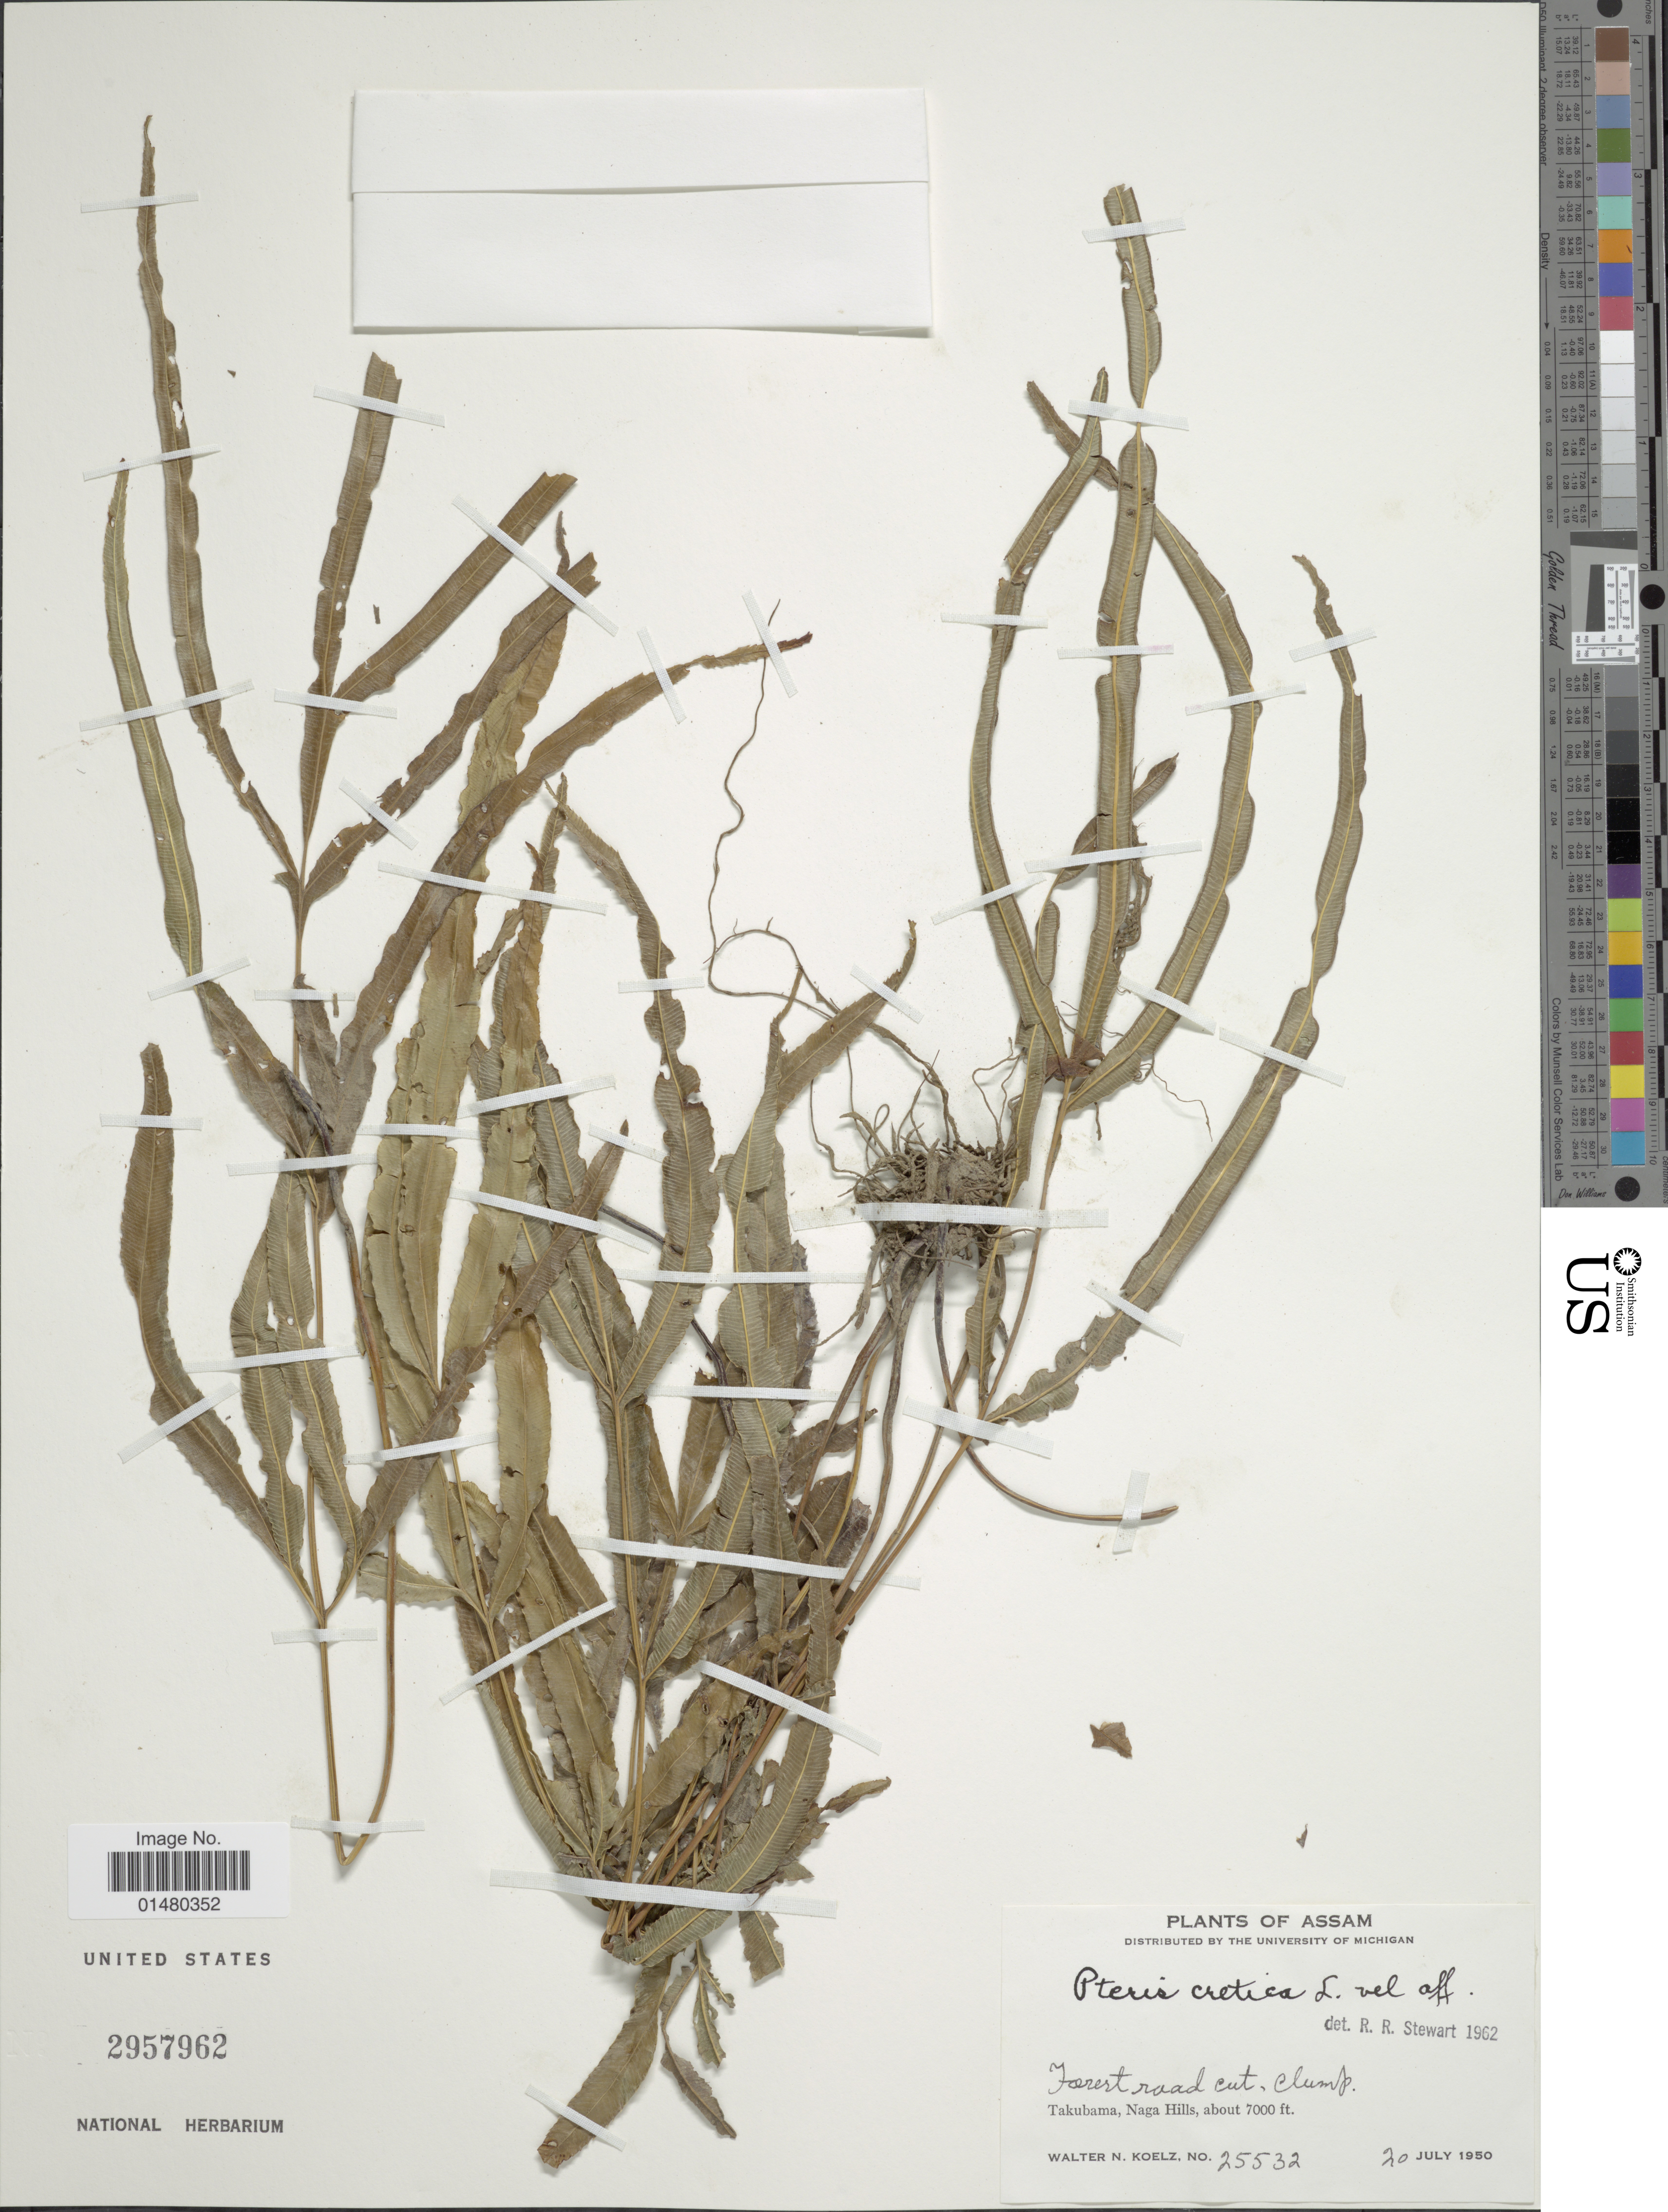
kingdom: Plantae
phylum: Tracheophyta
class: Polypodiopsida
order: Polypodiales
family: Pteridaceae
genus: Pteris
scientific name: Pteris cretica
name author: L.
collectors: W. N. Koelz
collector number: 25532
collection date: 1950-07-20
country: India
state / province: Assam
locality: Takubama, Naga Hills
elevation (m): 2134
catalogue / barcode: US 2957962